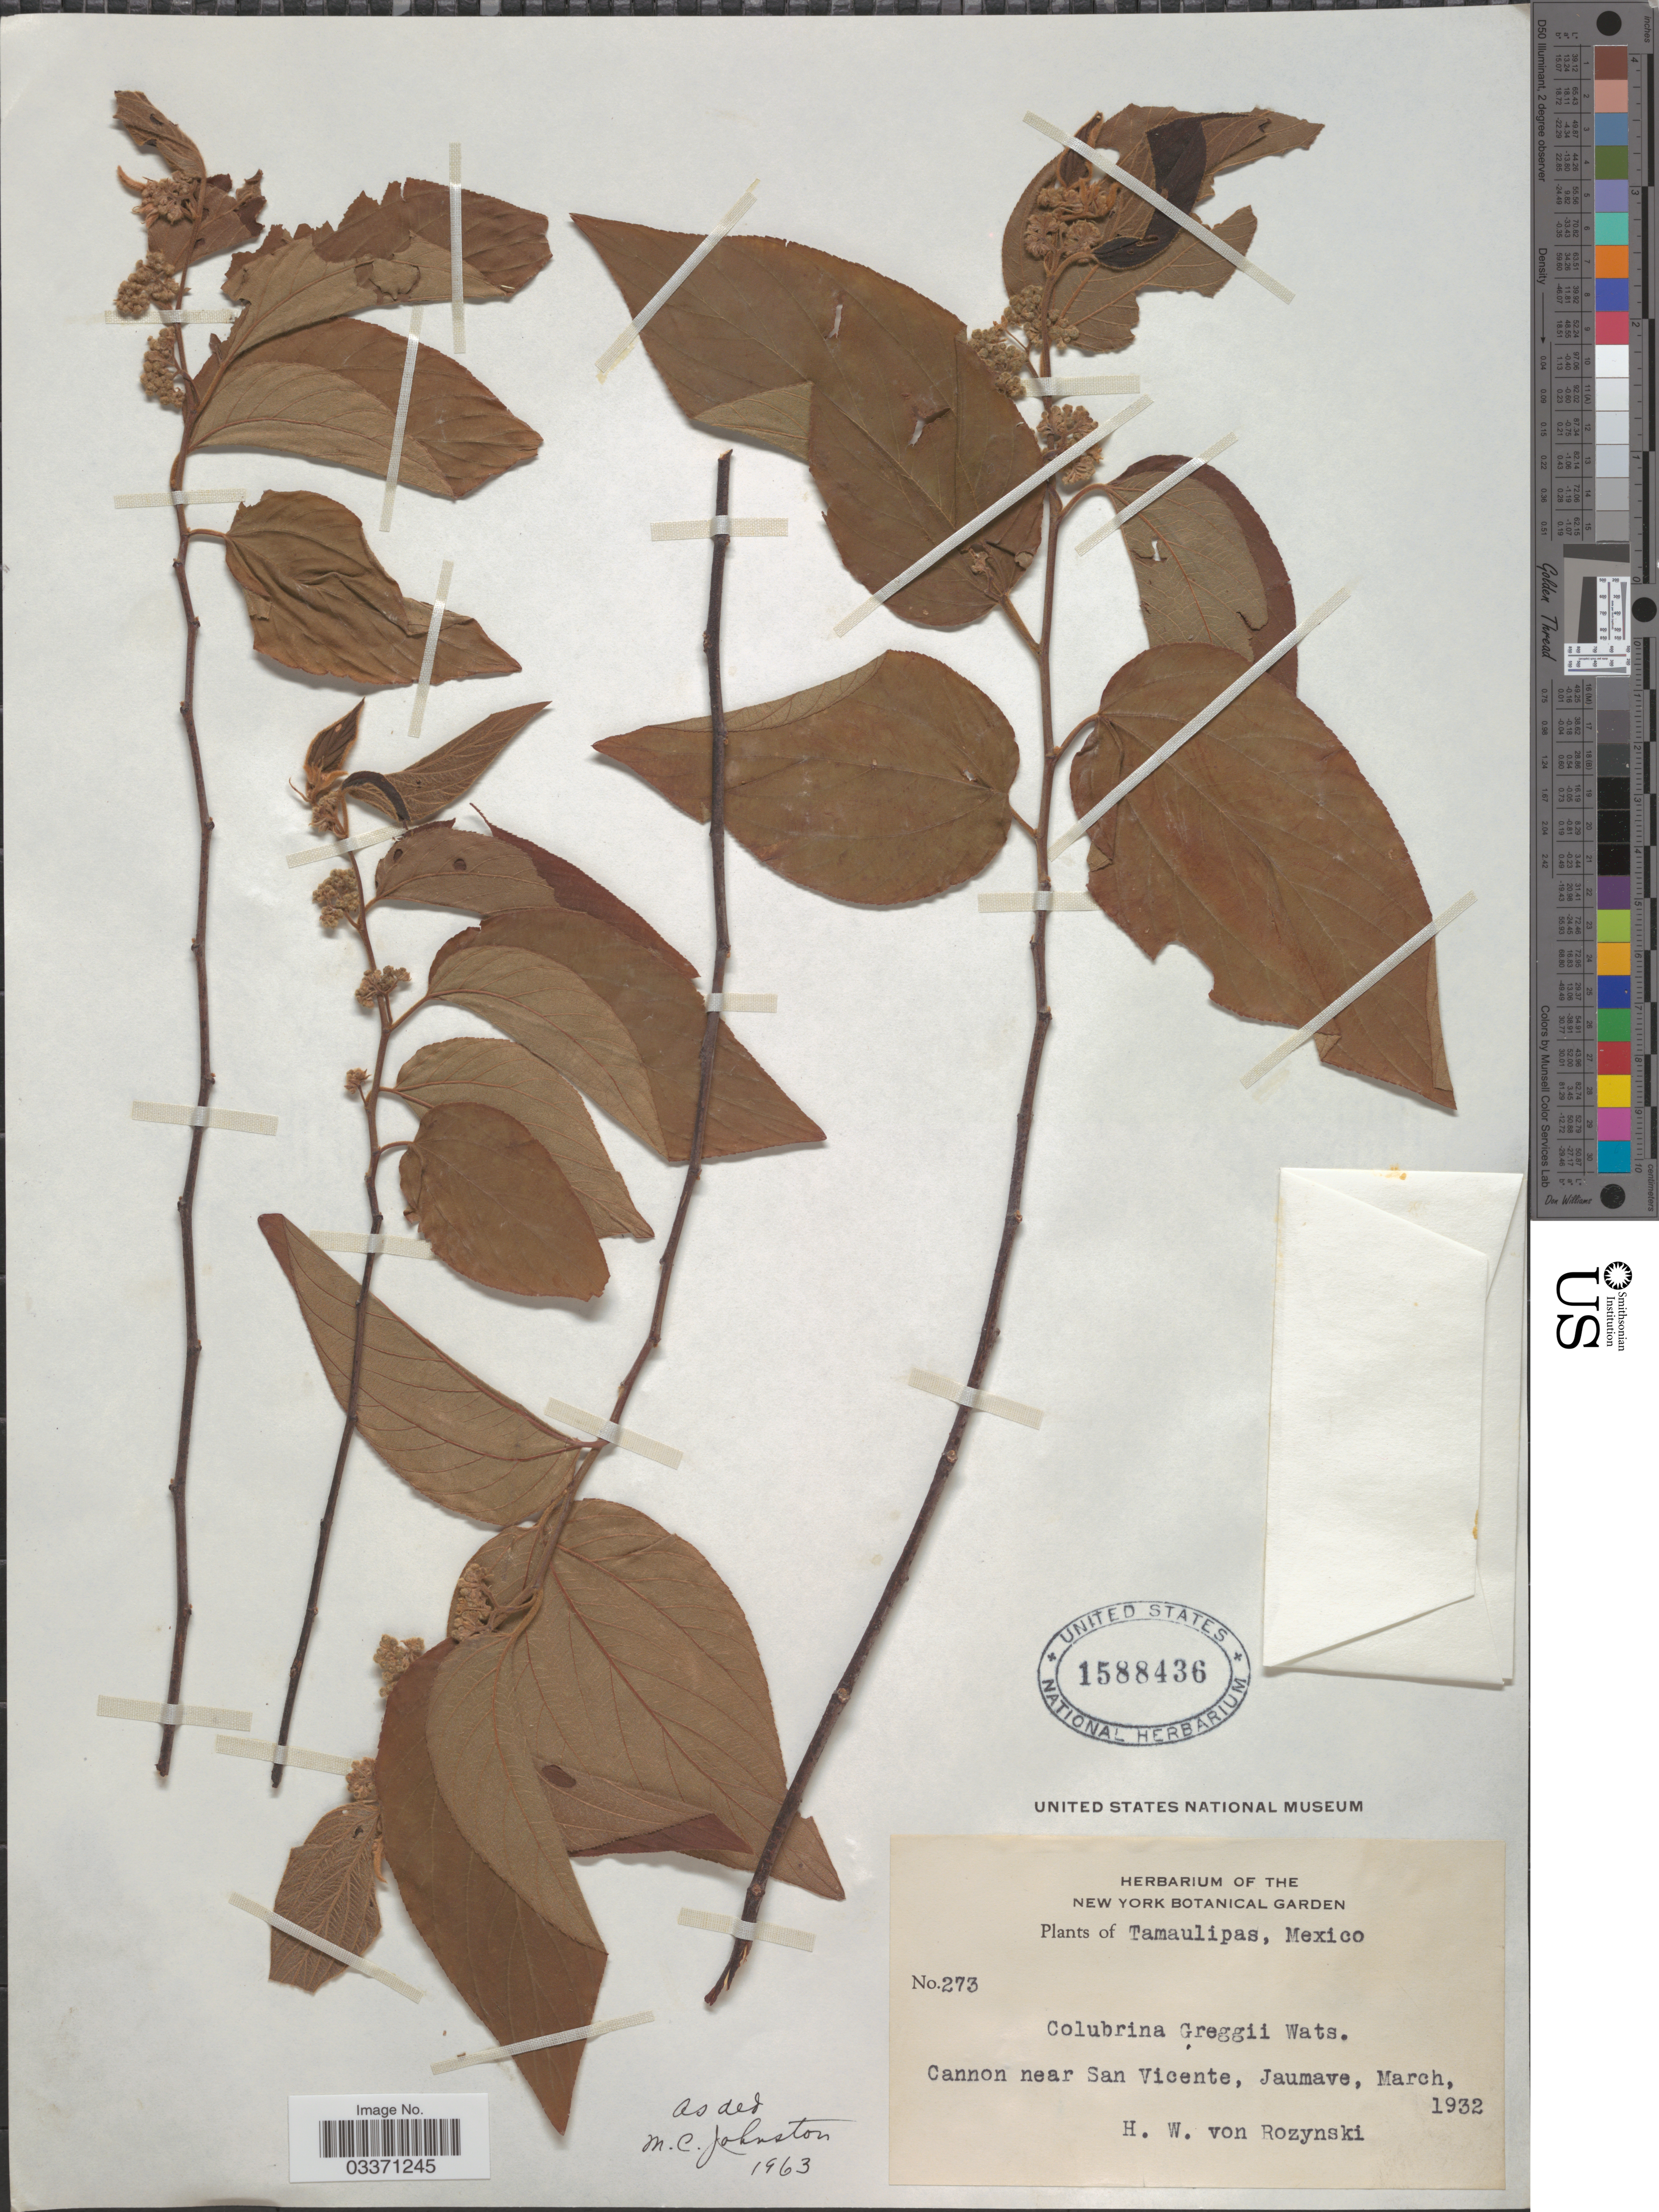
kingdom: Plantae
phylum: Tracheophyta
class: Magnoliopsida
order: Rosales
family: Rhamnaceae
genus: Colubrina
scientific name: Colubrina greggii var. greggii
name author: S. Watson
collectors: Rozynski, H. W. von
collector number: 273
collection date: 1932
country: Mexico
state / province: Tamaulipas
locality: Cannon near San Vicente, Jaumave.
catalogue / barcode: US 1588436